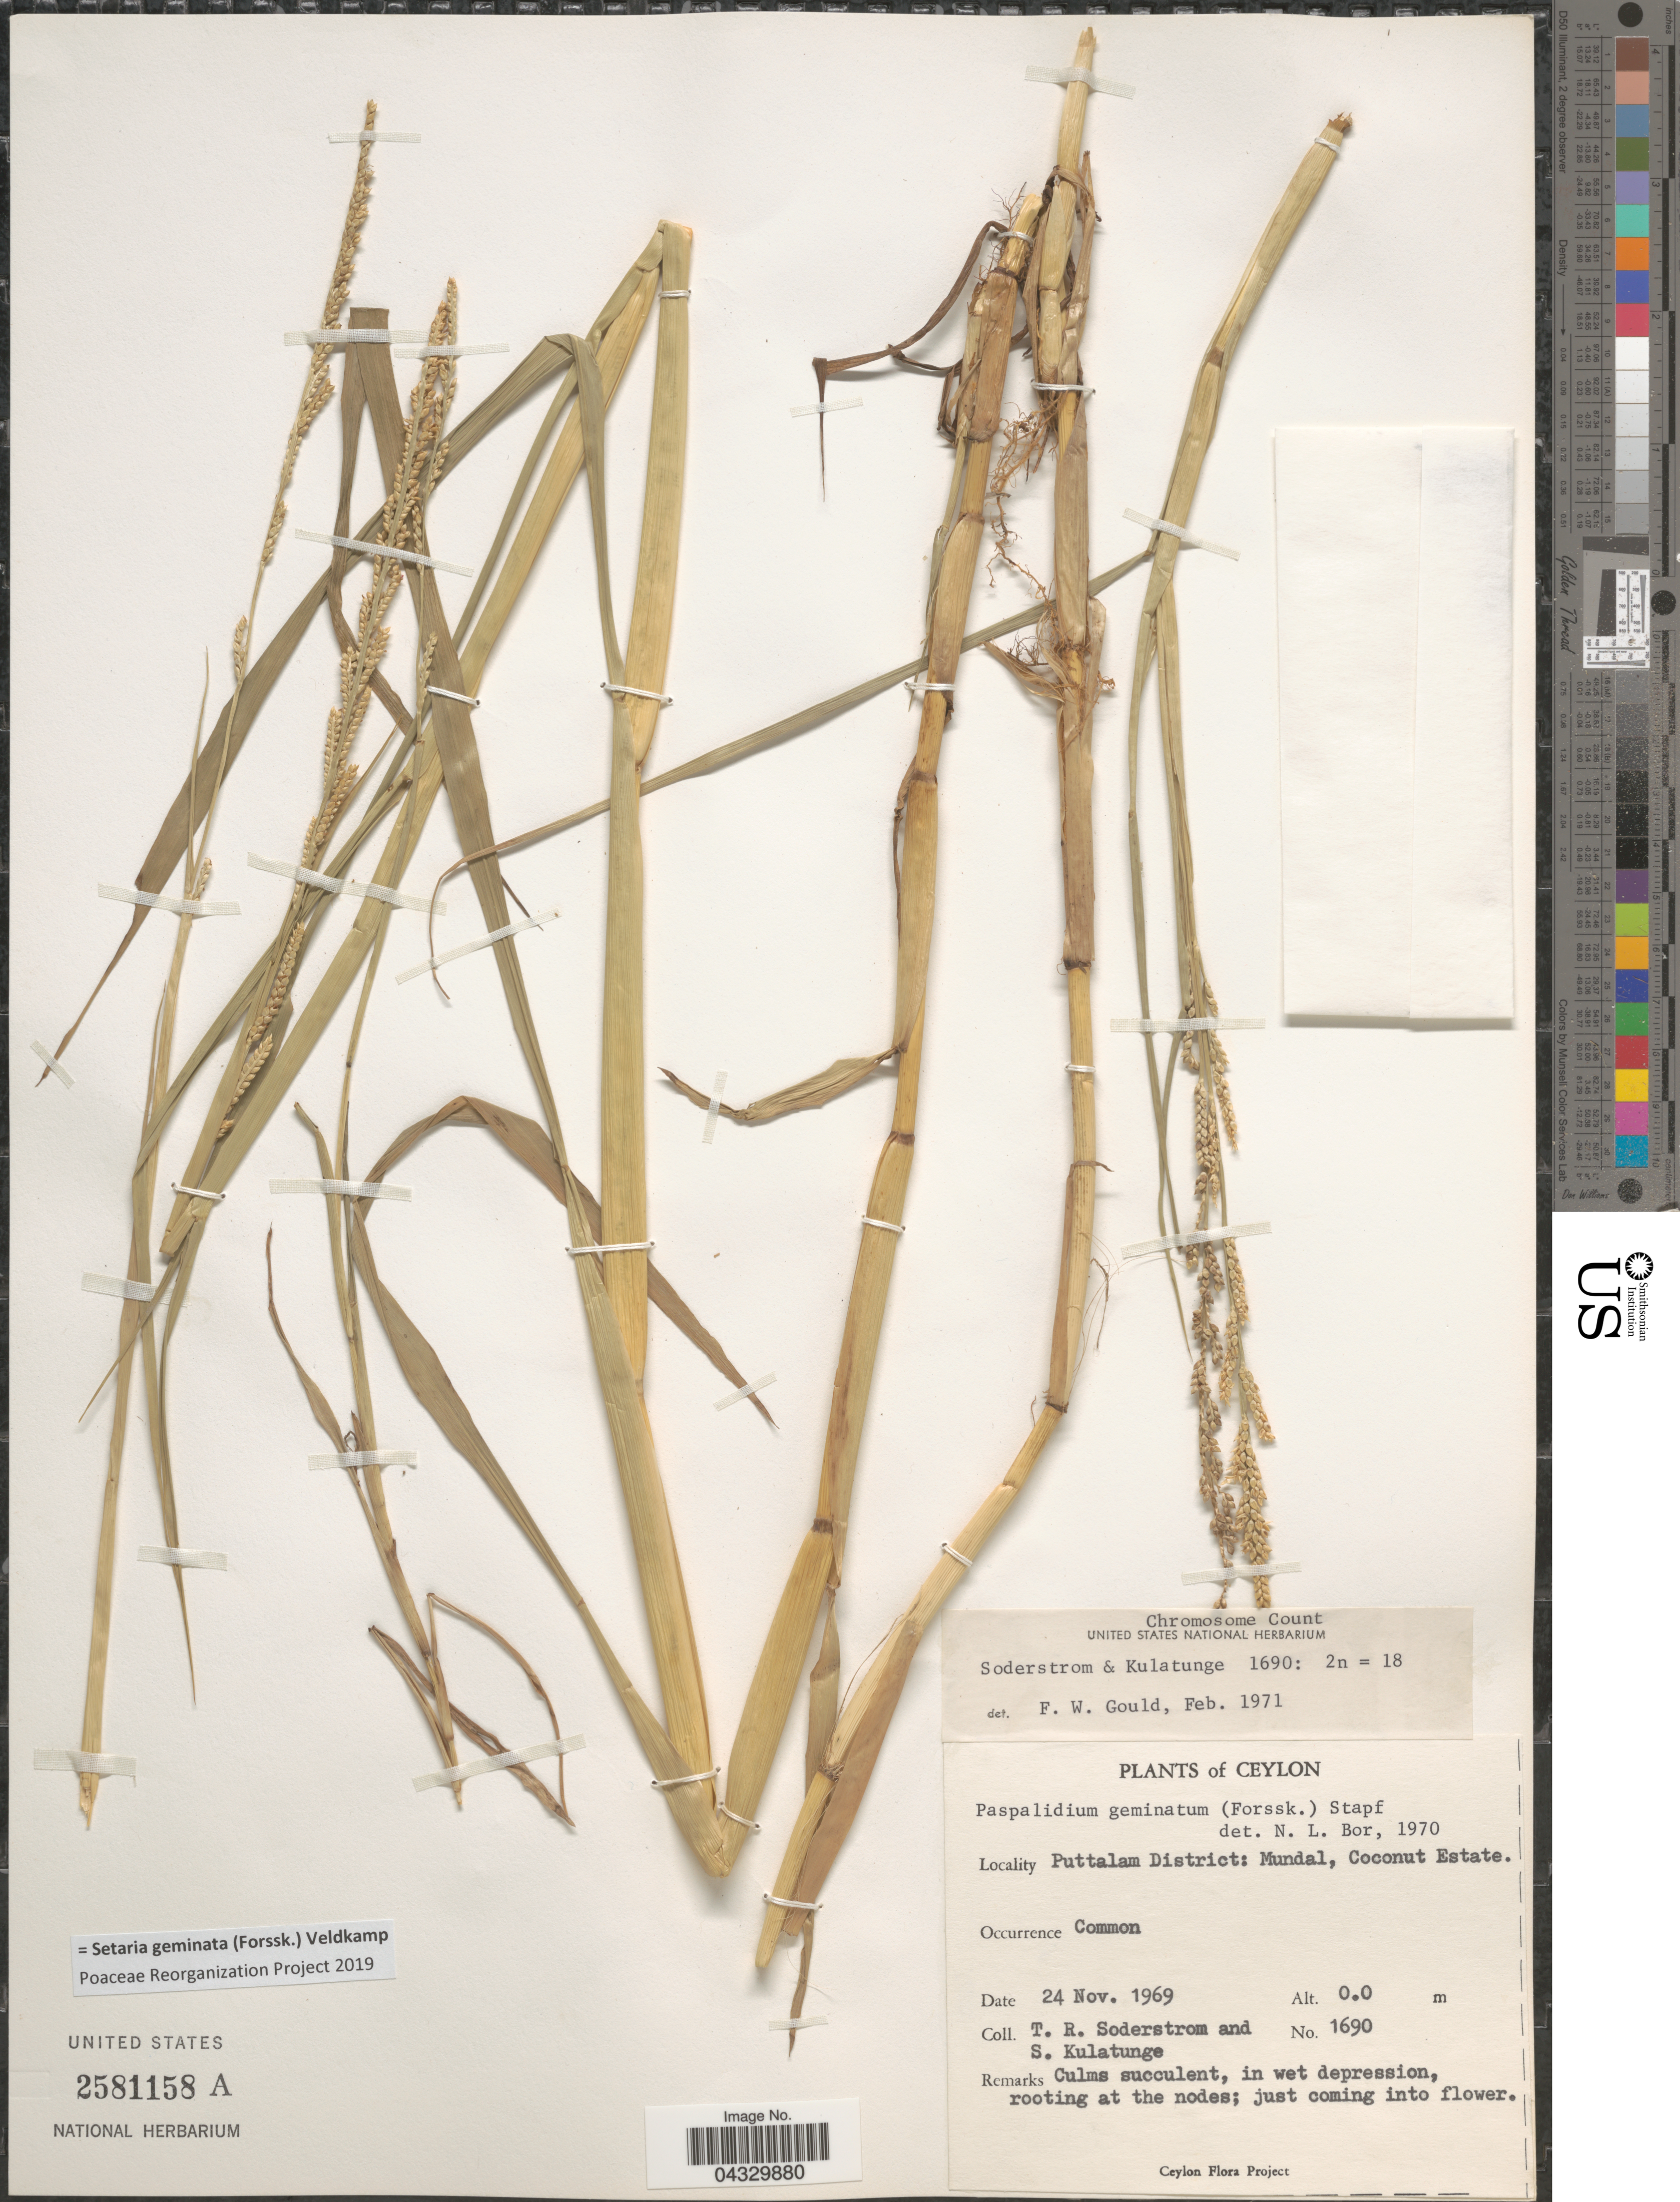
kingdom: Plantae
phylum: Tracheophyta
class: Liliopsida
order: Poales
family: Poaceae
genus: Setaria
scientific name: Setaria geminata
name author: (Forssk.) Veldkamp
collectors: T. R. Soderstrom & S. Kulatunge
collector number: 1690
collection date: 1969-11-24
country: Sri Lanka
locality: Ceylon. Puttalam District: Mundal, Coconut Estate.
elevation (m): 0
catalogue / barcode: US 2581158A